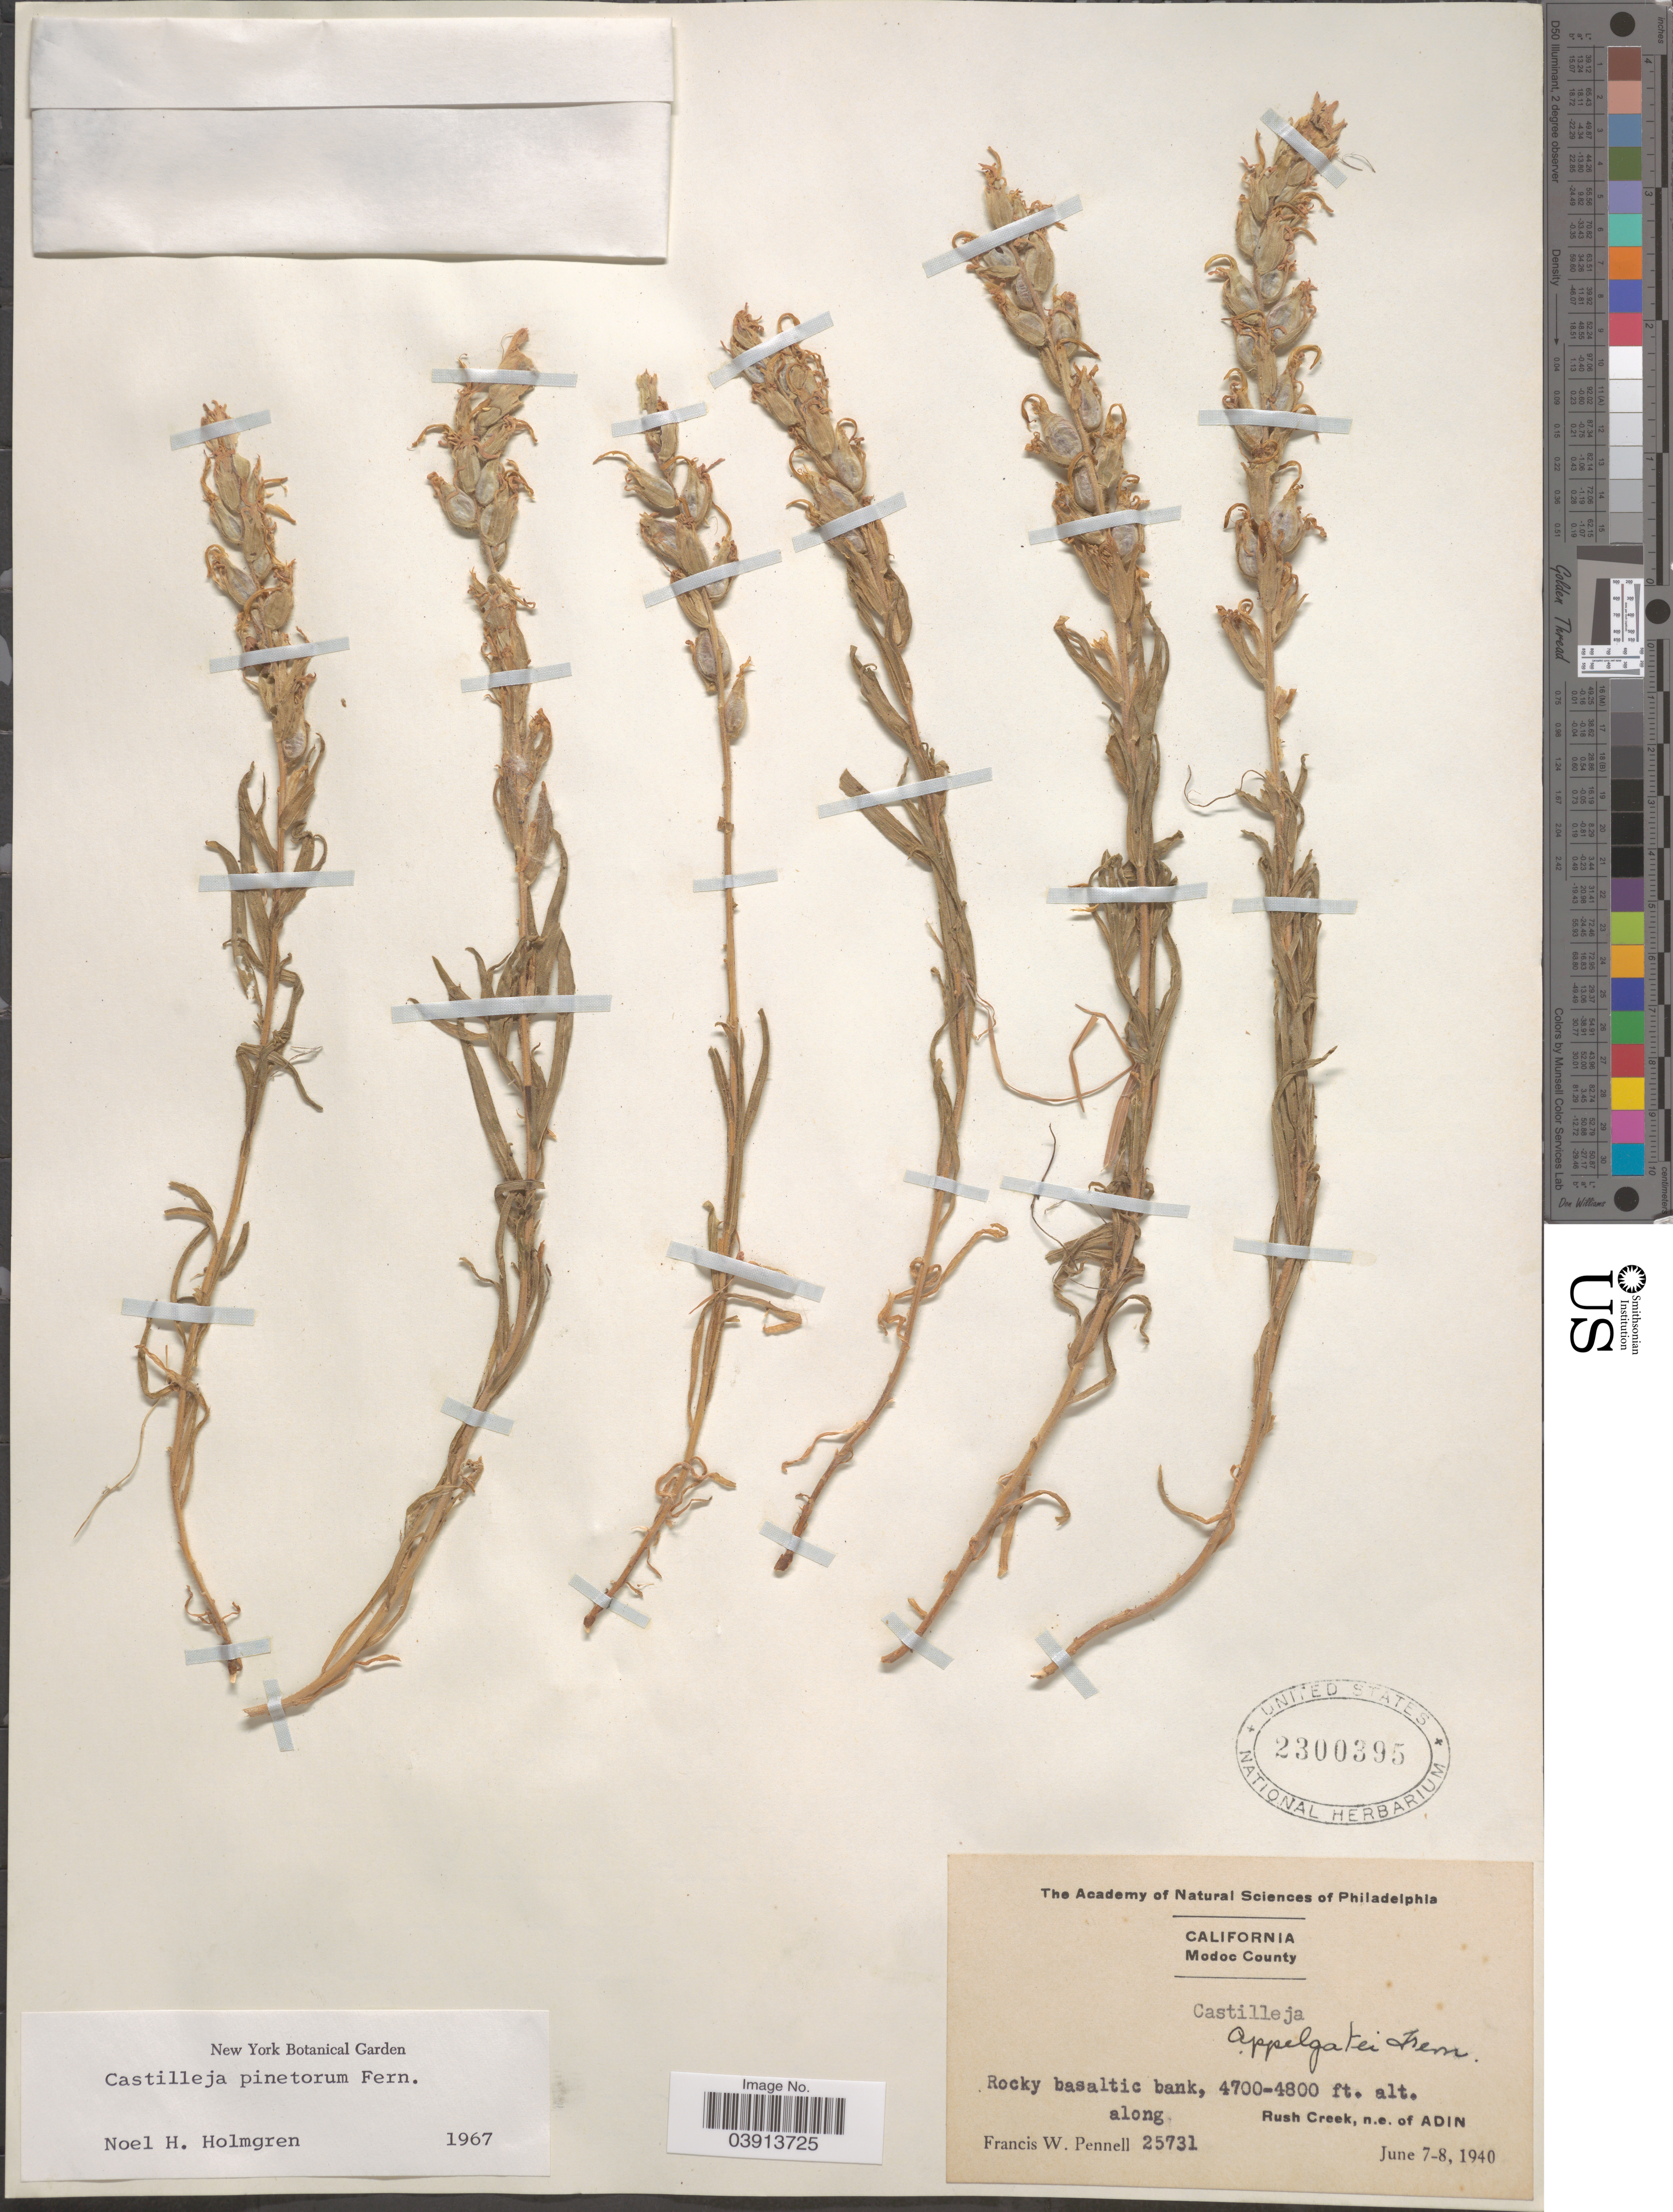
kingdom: Plantae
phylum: Tracheophyta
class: Magnoliopsida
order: Lamiales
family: Orobanchaceae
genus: Castilleja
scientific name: Castilleja pinetorum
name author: Fernald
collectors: F. W. Pennell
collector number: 25731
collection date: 1940-06-07/1940-06-08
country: United States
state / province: California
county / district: Modoc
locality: Modoc County. Along Rush Creek, n.e. Adin.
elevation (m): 1433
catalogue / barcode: US 2300395